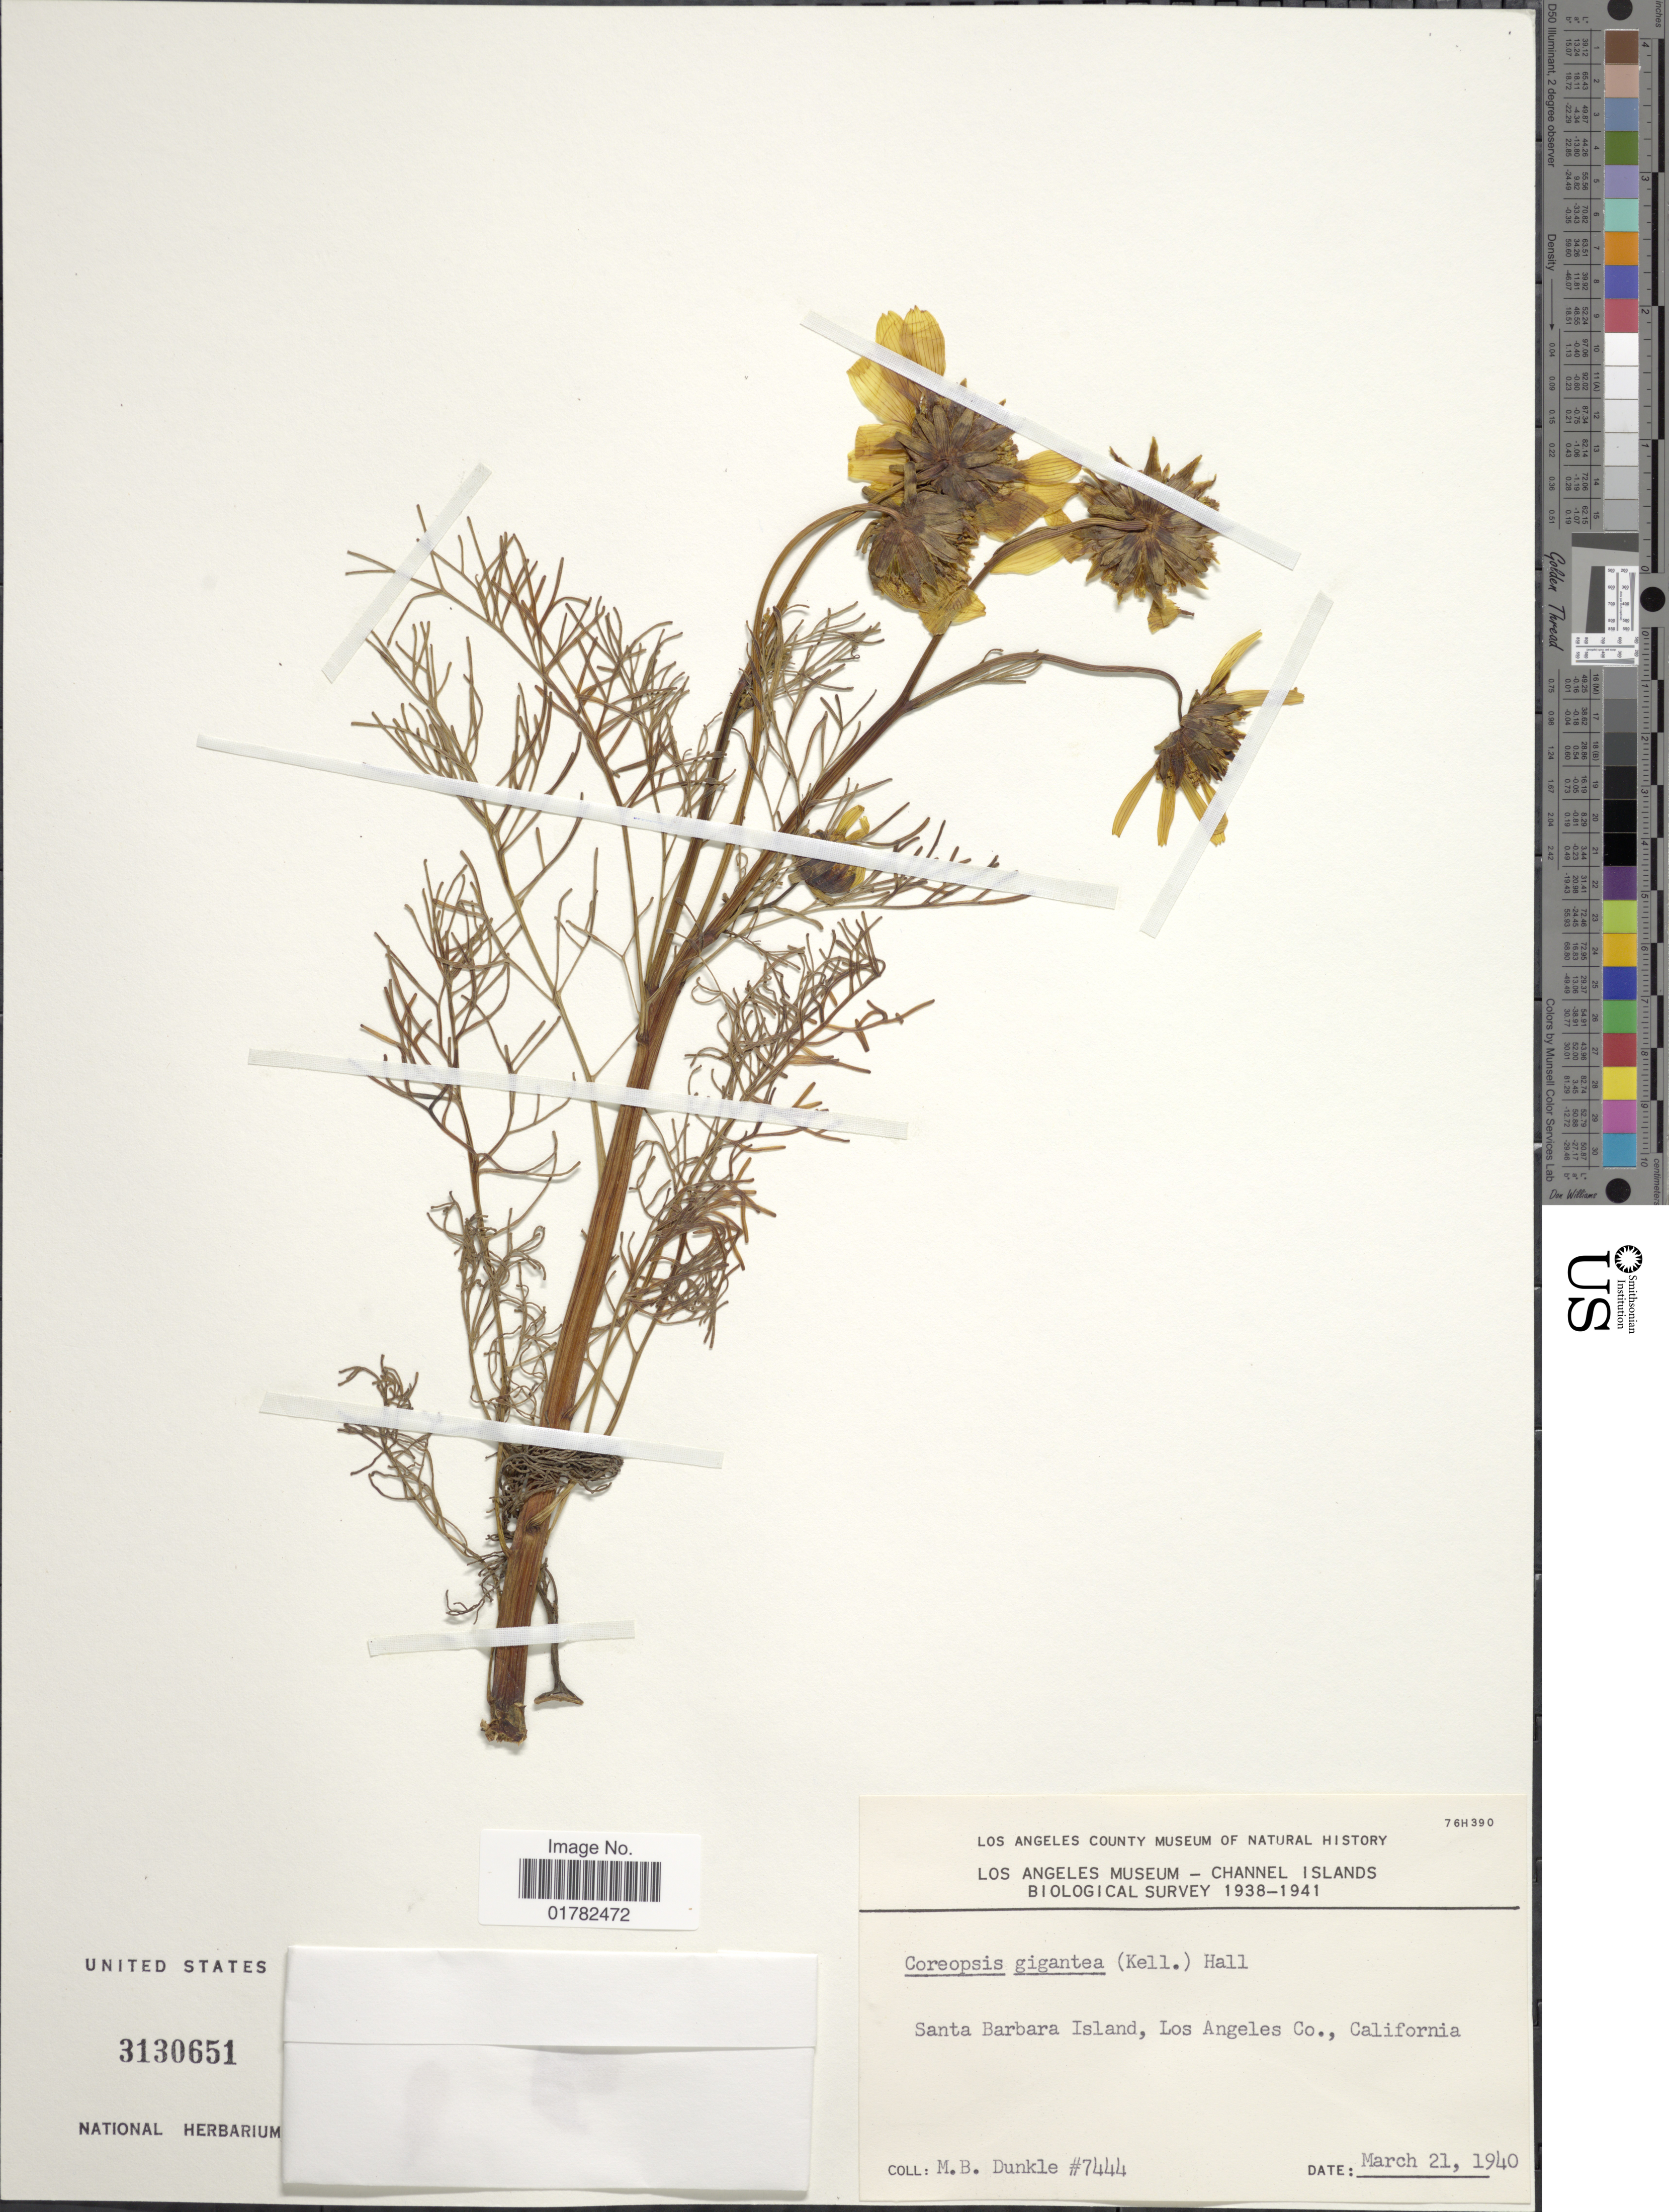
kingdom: Plantae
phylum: Tracheophyta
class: Magnoliopsida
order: Asterales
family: Asteraceae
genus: Coreopsis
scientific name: Coreopsis gigantea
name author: (Kellogg) H.M. Hall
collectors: M. Dunkle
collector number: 7444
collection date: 1940-03-21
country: United States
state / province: California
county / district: Los Angeles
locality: Santa Barbara Island, Los Angeles Co.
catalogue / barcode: US 3130651